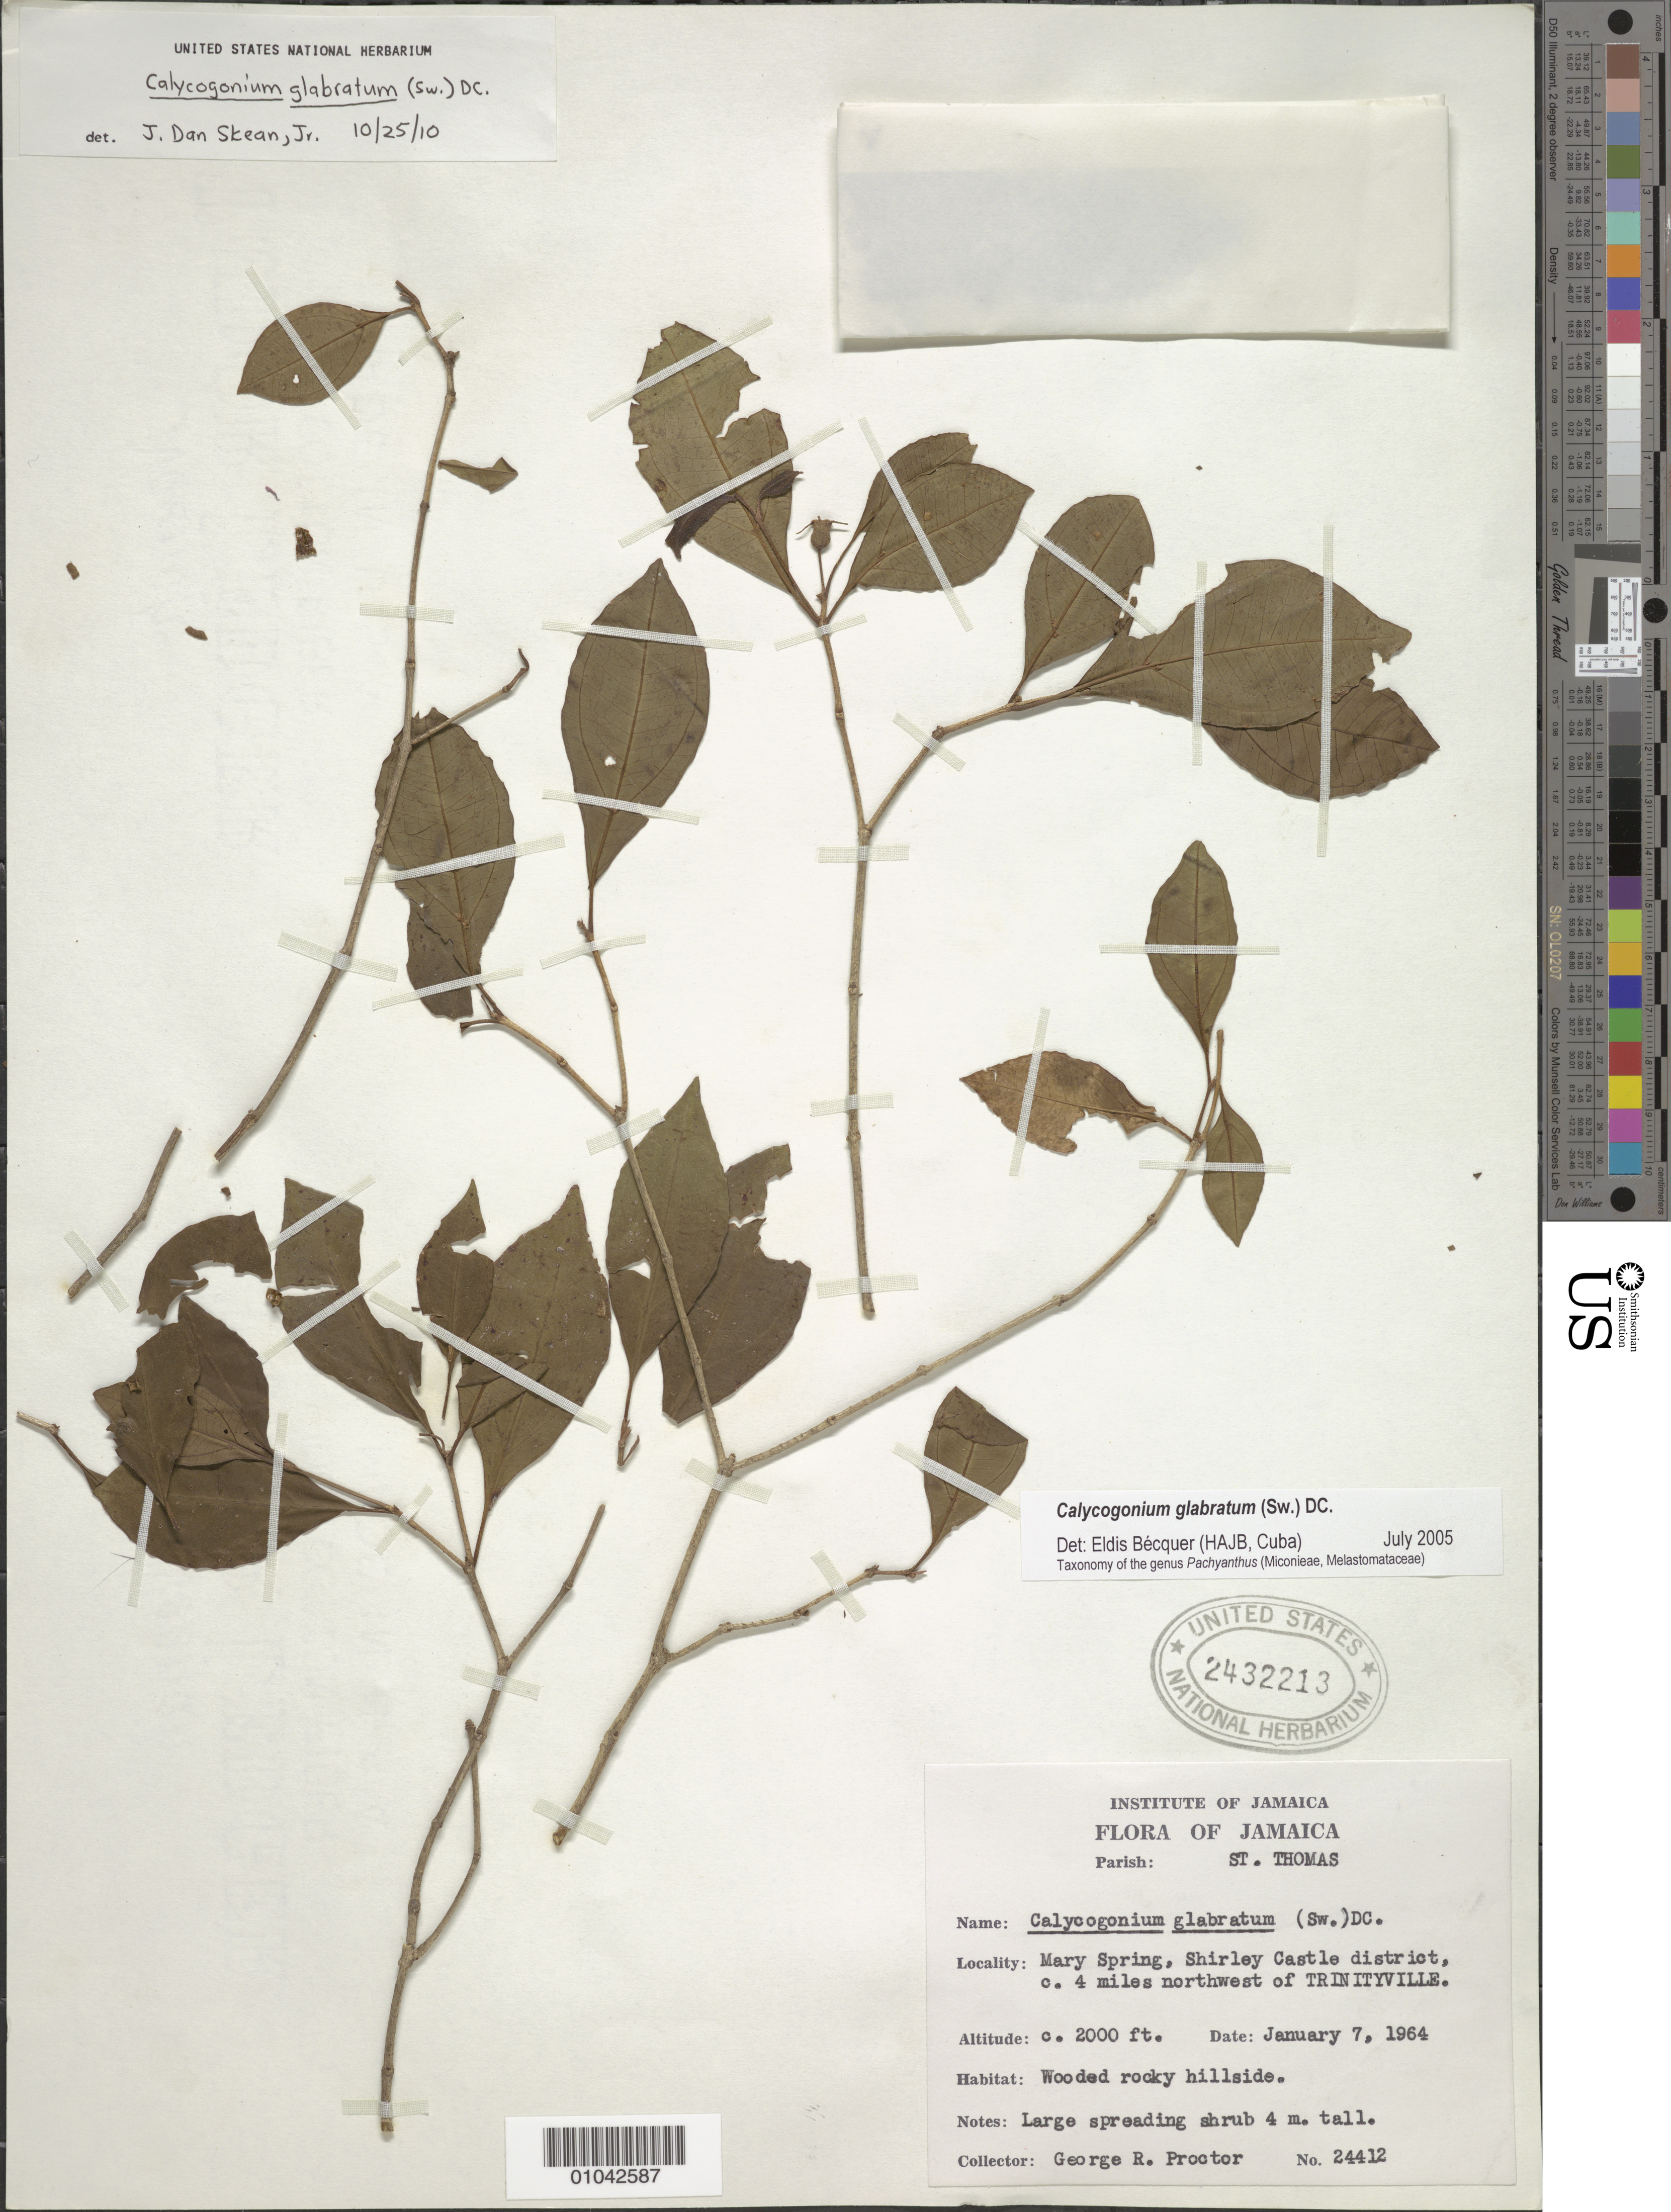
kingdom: Plantae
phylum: Tracheophyta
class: Magnoliopsida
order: Myrtales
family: Melastomataceae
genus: Calycogonium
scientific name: Calycogonium glabratum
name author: (Sw.) DC.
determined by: Bécquer Granados, E. R., (HAJB)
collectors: G. R. Proctor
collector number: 24412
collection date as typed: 07 Jan 1964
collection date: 1964-01-07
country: Jamaica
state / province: Saint Thomas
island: Jamaica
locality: Mary Spring, Shirley Castle District, ca. 4 miles NW of Trinityville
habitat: Wooded rocky hillside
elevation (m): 610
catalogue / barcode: US 2432213